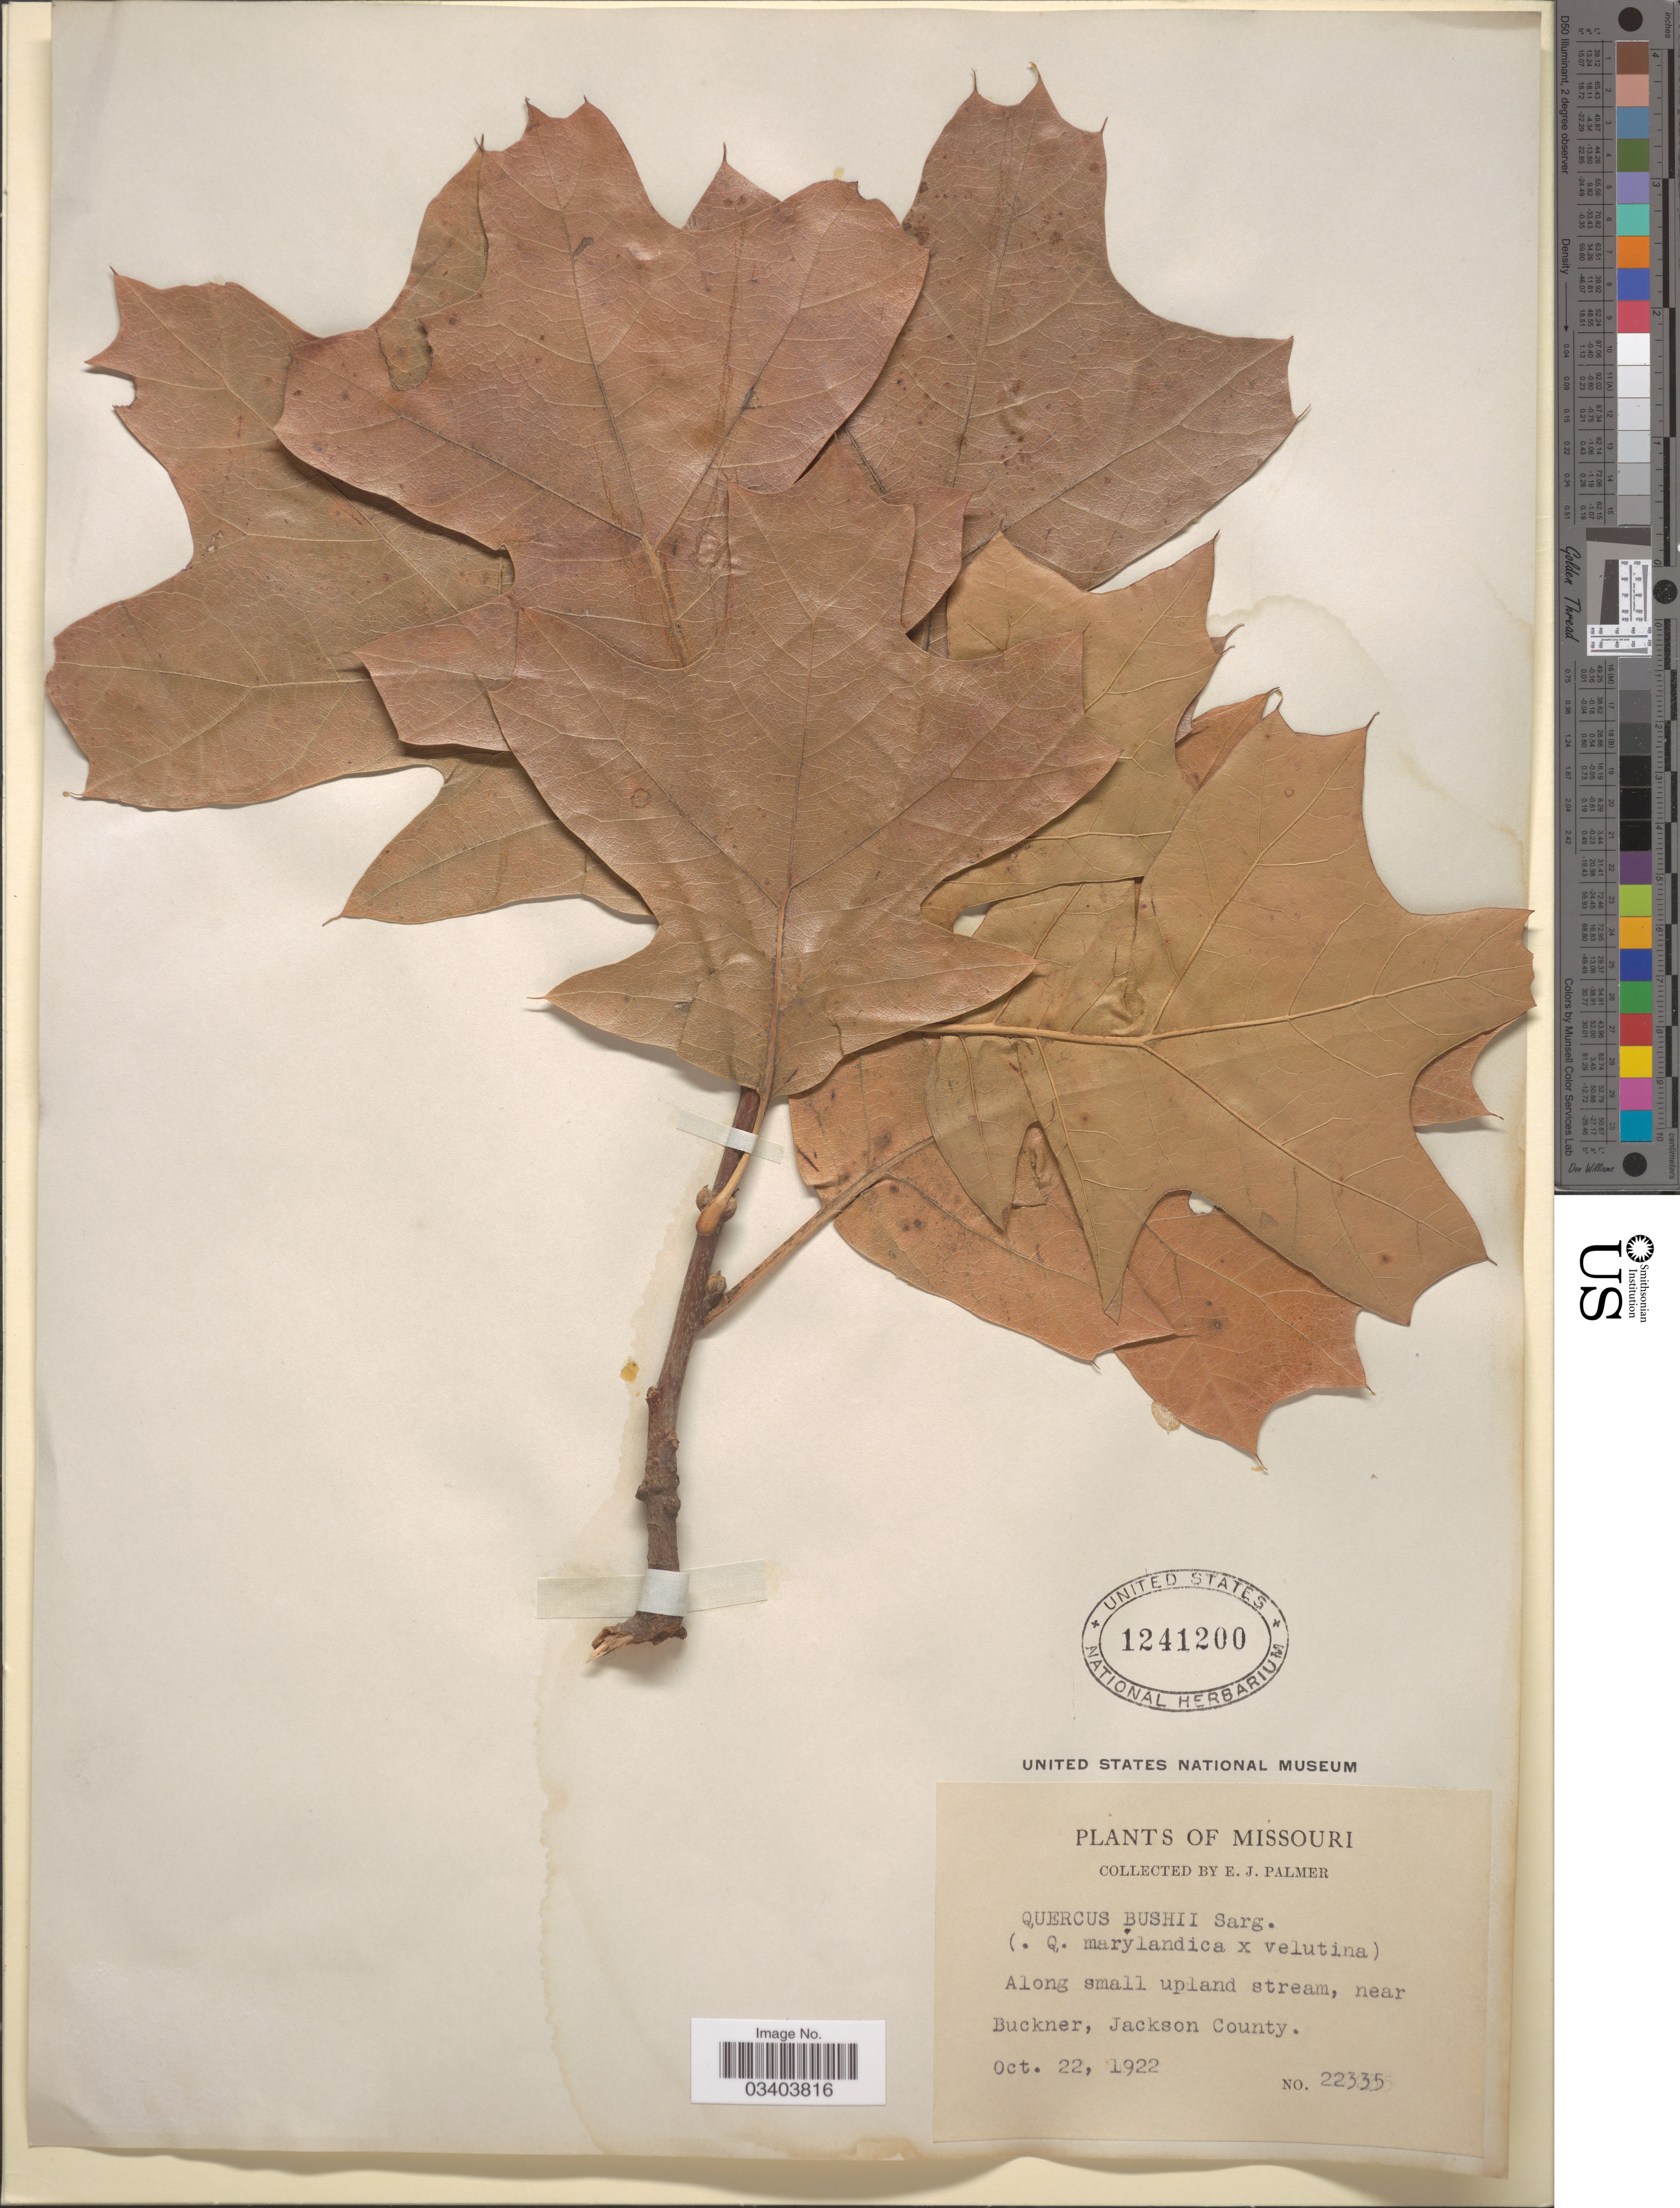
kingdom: Plantae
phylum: Tracheophyta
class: Magnoliopsida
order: Fagales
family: Fagaceae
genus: Quercus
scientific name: Quercus x bushii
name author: Sarg.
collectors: E. J. Palmer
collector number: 22335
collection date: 1922-10-22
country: United States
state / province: Missouri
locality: Along small upland stream, near Buckner, Jackson County.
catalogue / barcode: US 1241200